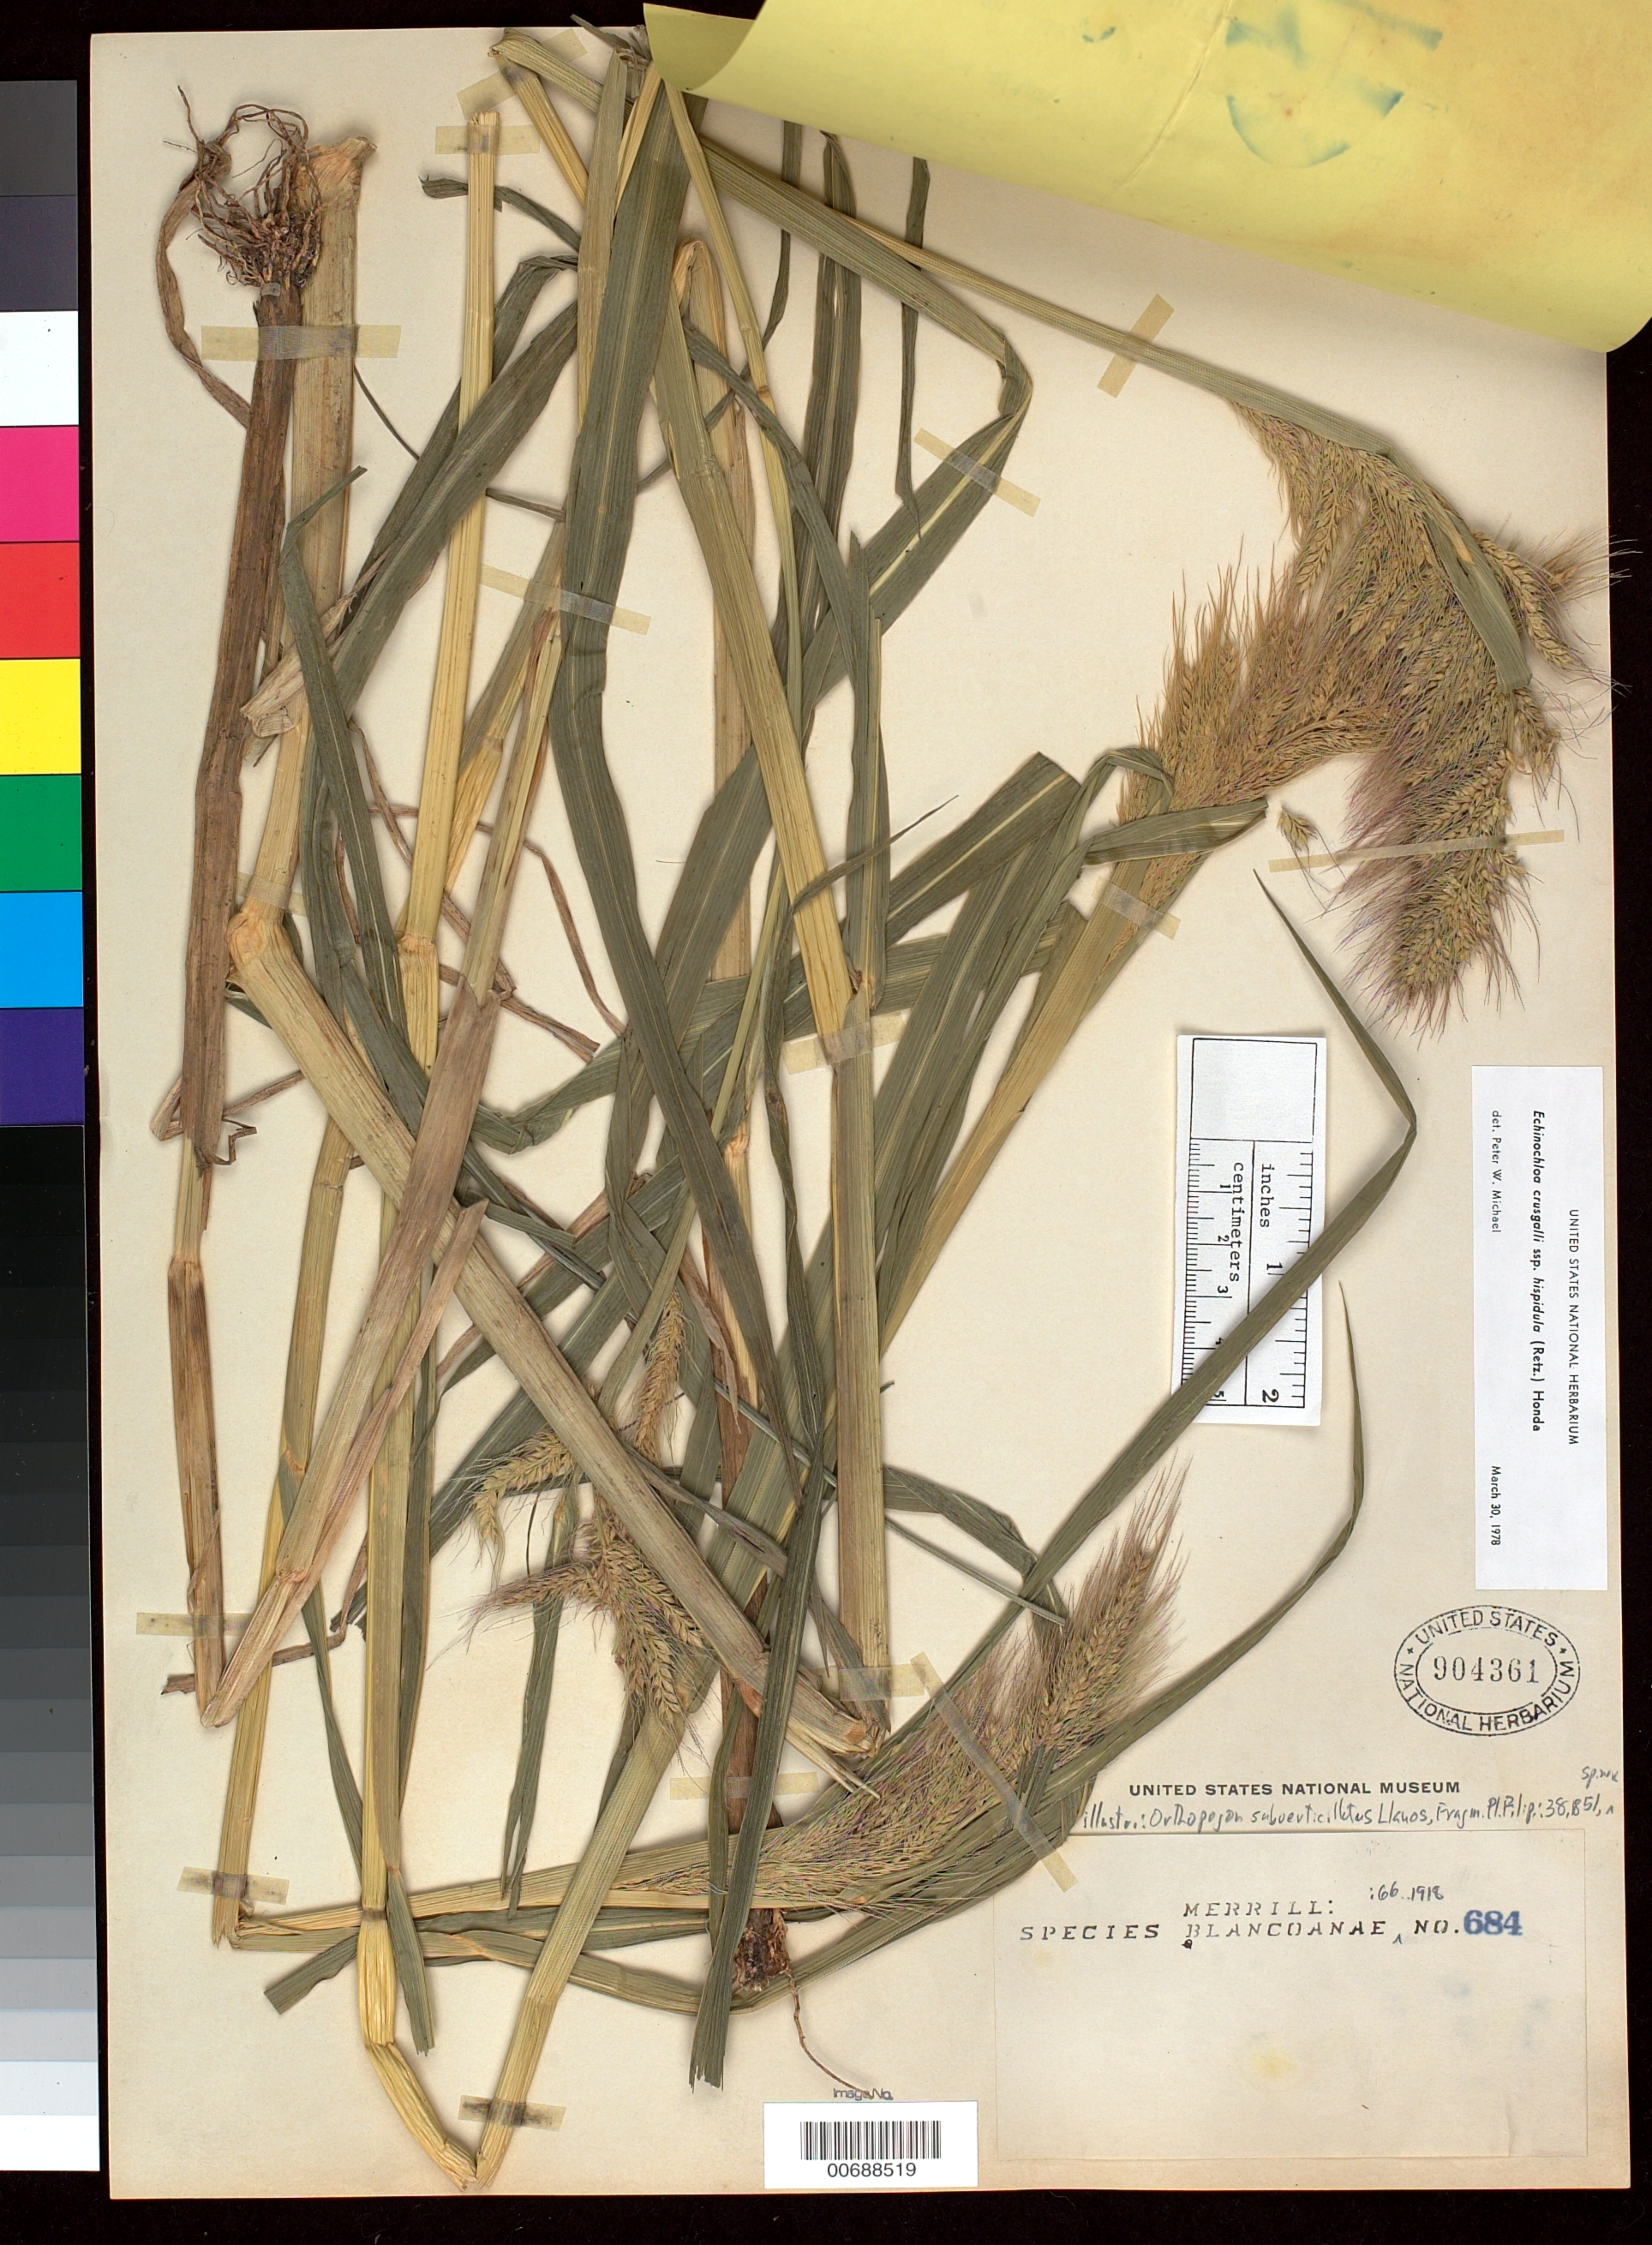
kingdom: Plantae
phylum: Tracheophyta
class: Liliopsida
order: Poales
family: Poaceae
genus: Echinochloa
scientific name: Echinochloa oryzoides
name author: (Ard.) Fritsch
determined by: Poaceae Reorganization Project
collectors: E. D. Merrill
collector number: Sp. Blancoan. 0684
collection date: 1915-01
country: Philippines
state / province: National Capital Region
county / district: Manila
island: Luzon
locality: Manila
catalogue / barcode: US 904361